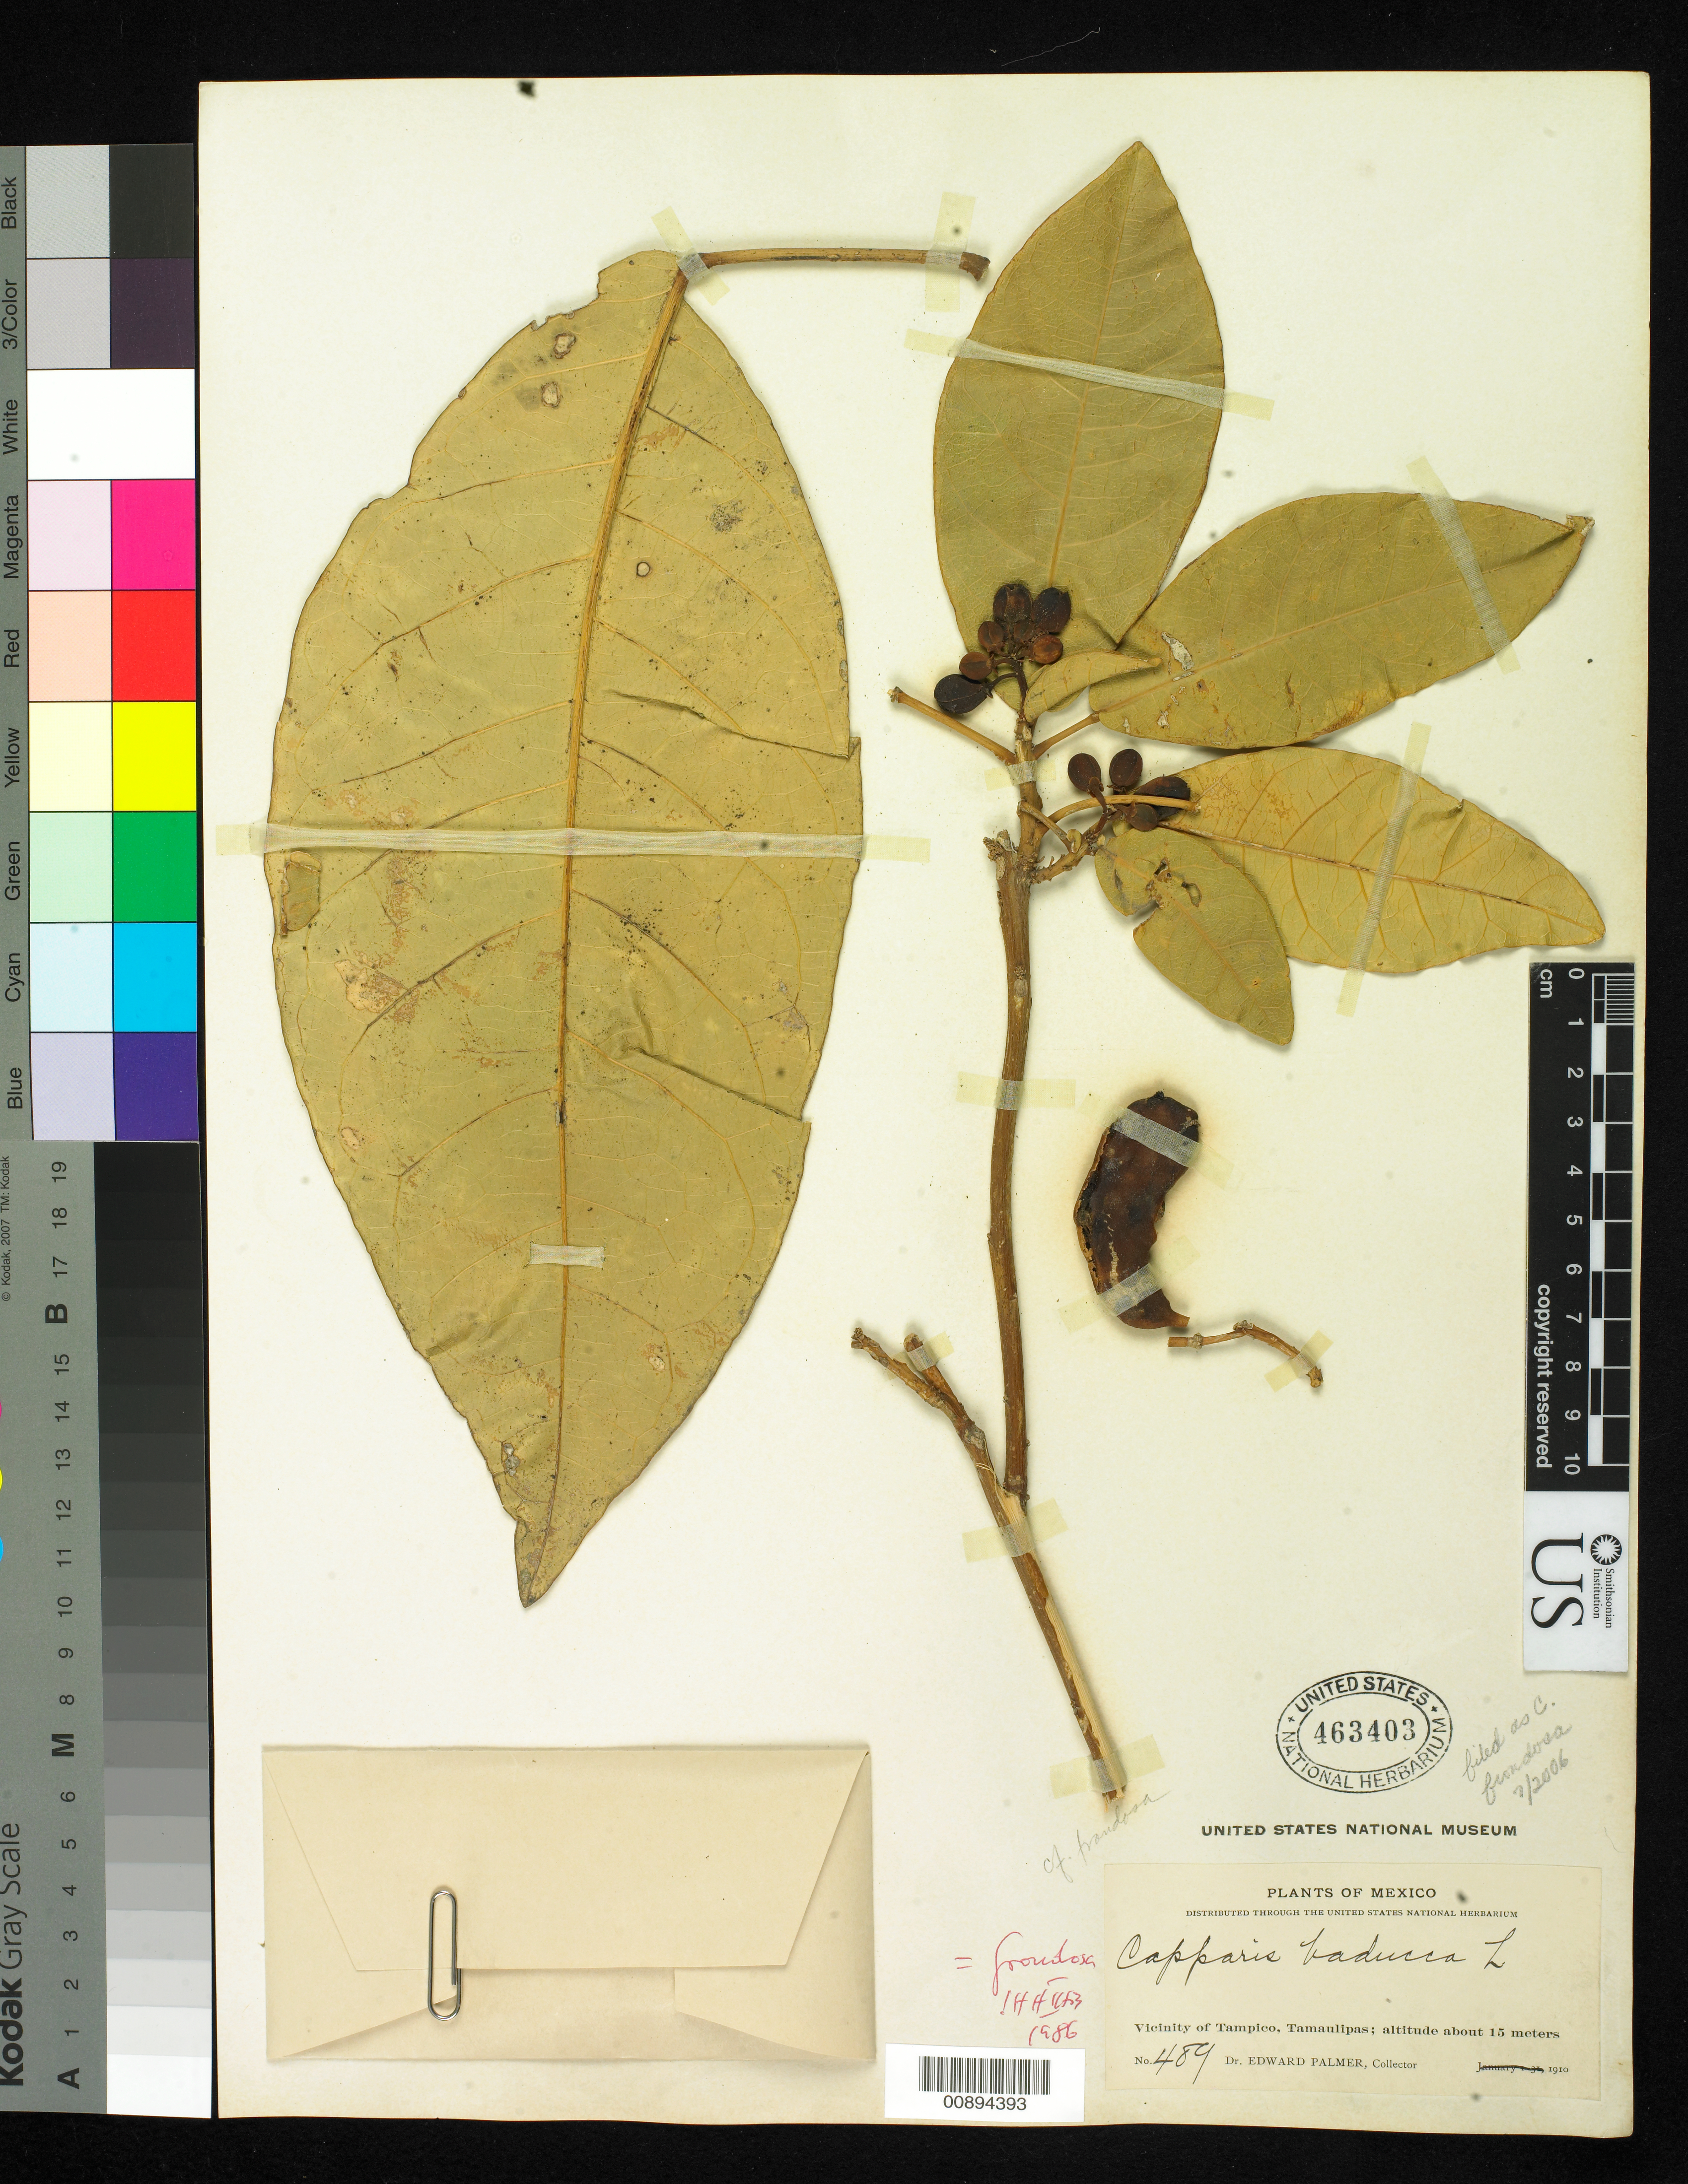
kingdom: Plantae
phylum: Tracheophyta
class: Magnoliopsida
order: Brassicales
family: Capparaceae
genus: Capparis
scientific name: Capparis frondosa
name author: Jacq.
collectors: E. Palmer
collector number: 489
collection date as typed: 1910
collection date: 1910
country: Mexico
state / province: Tamaulipas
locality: Vicinity of Tampico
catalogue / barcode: US 463403